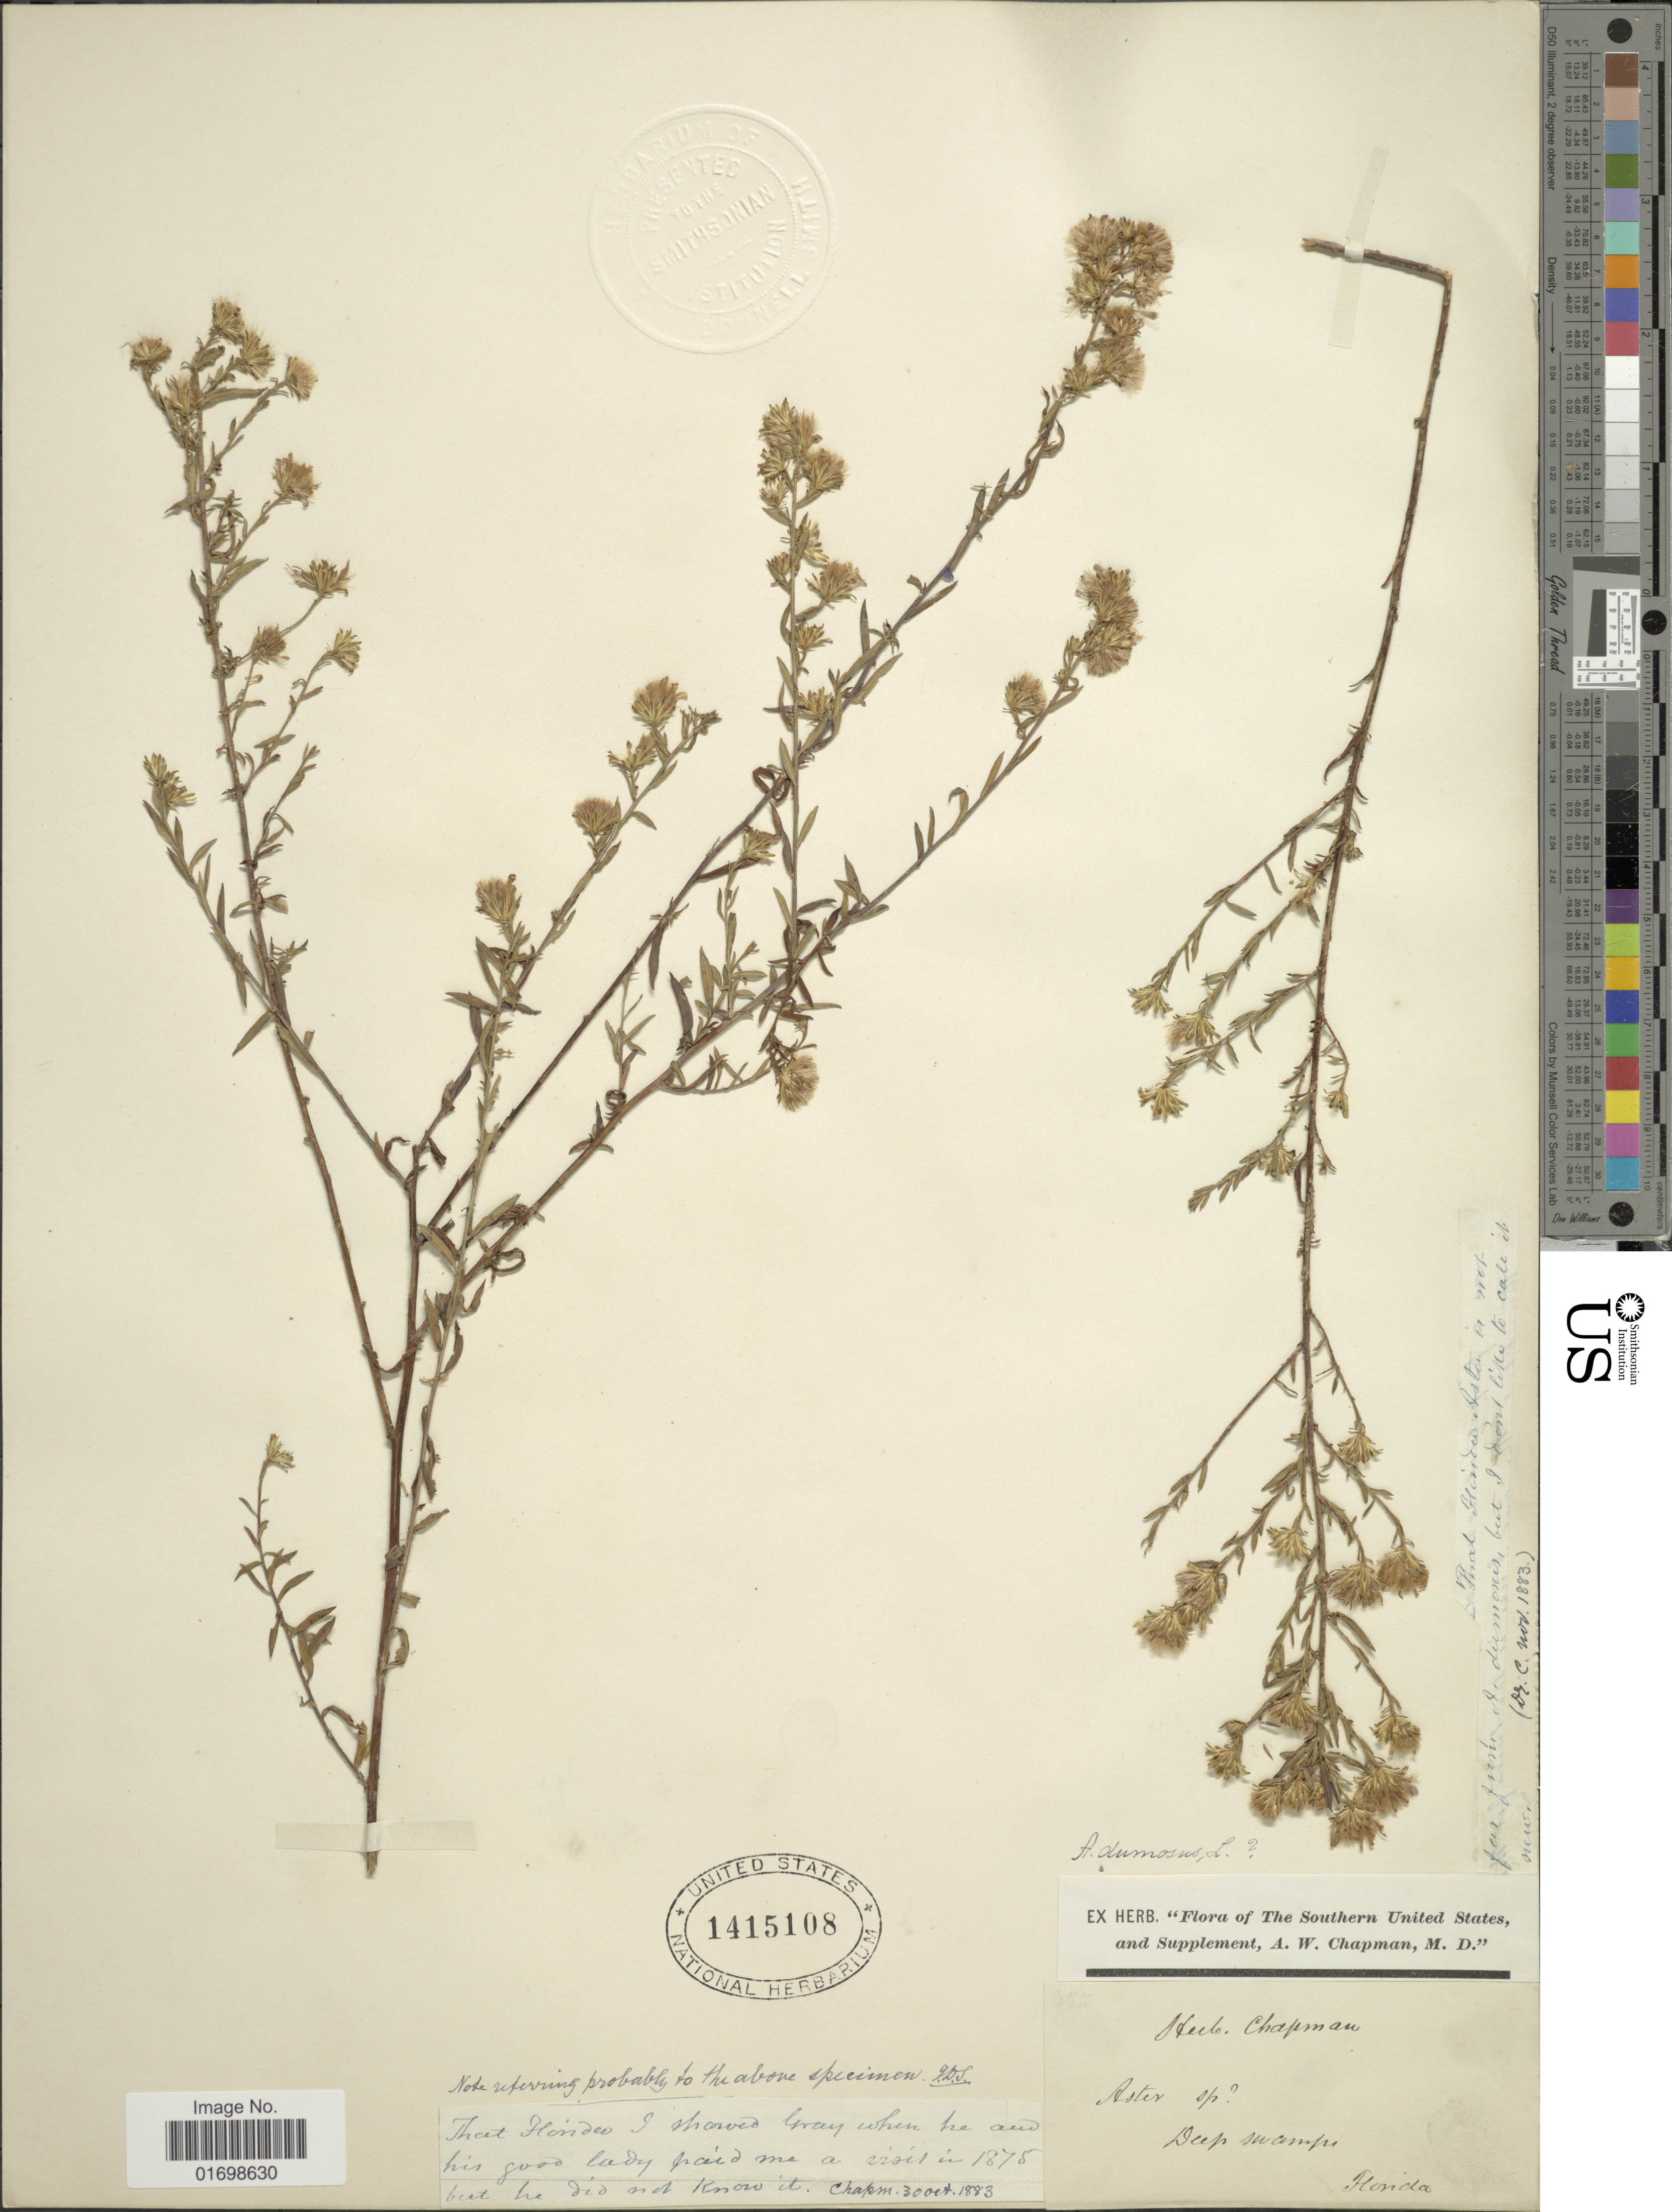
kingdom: Plantae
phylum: Tracheophyta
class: Magnoliopsida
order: Asterales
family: Asteraceae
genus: Symphyotrichum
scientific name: Symphyotrichum dumosum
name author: (L.) G.L. Nesom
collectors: A. W. Chapman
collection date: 1883-10-30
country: United States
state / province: Florida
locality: Deep swamps.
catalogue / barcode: US 1415108